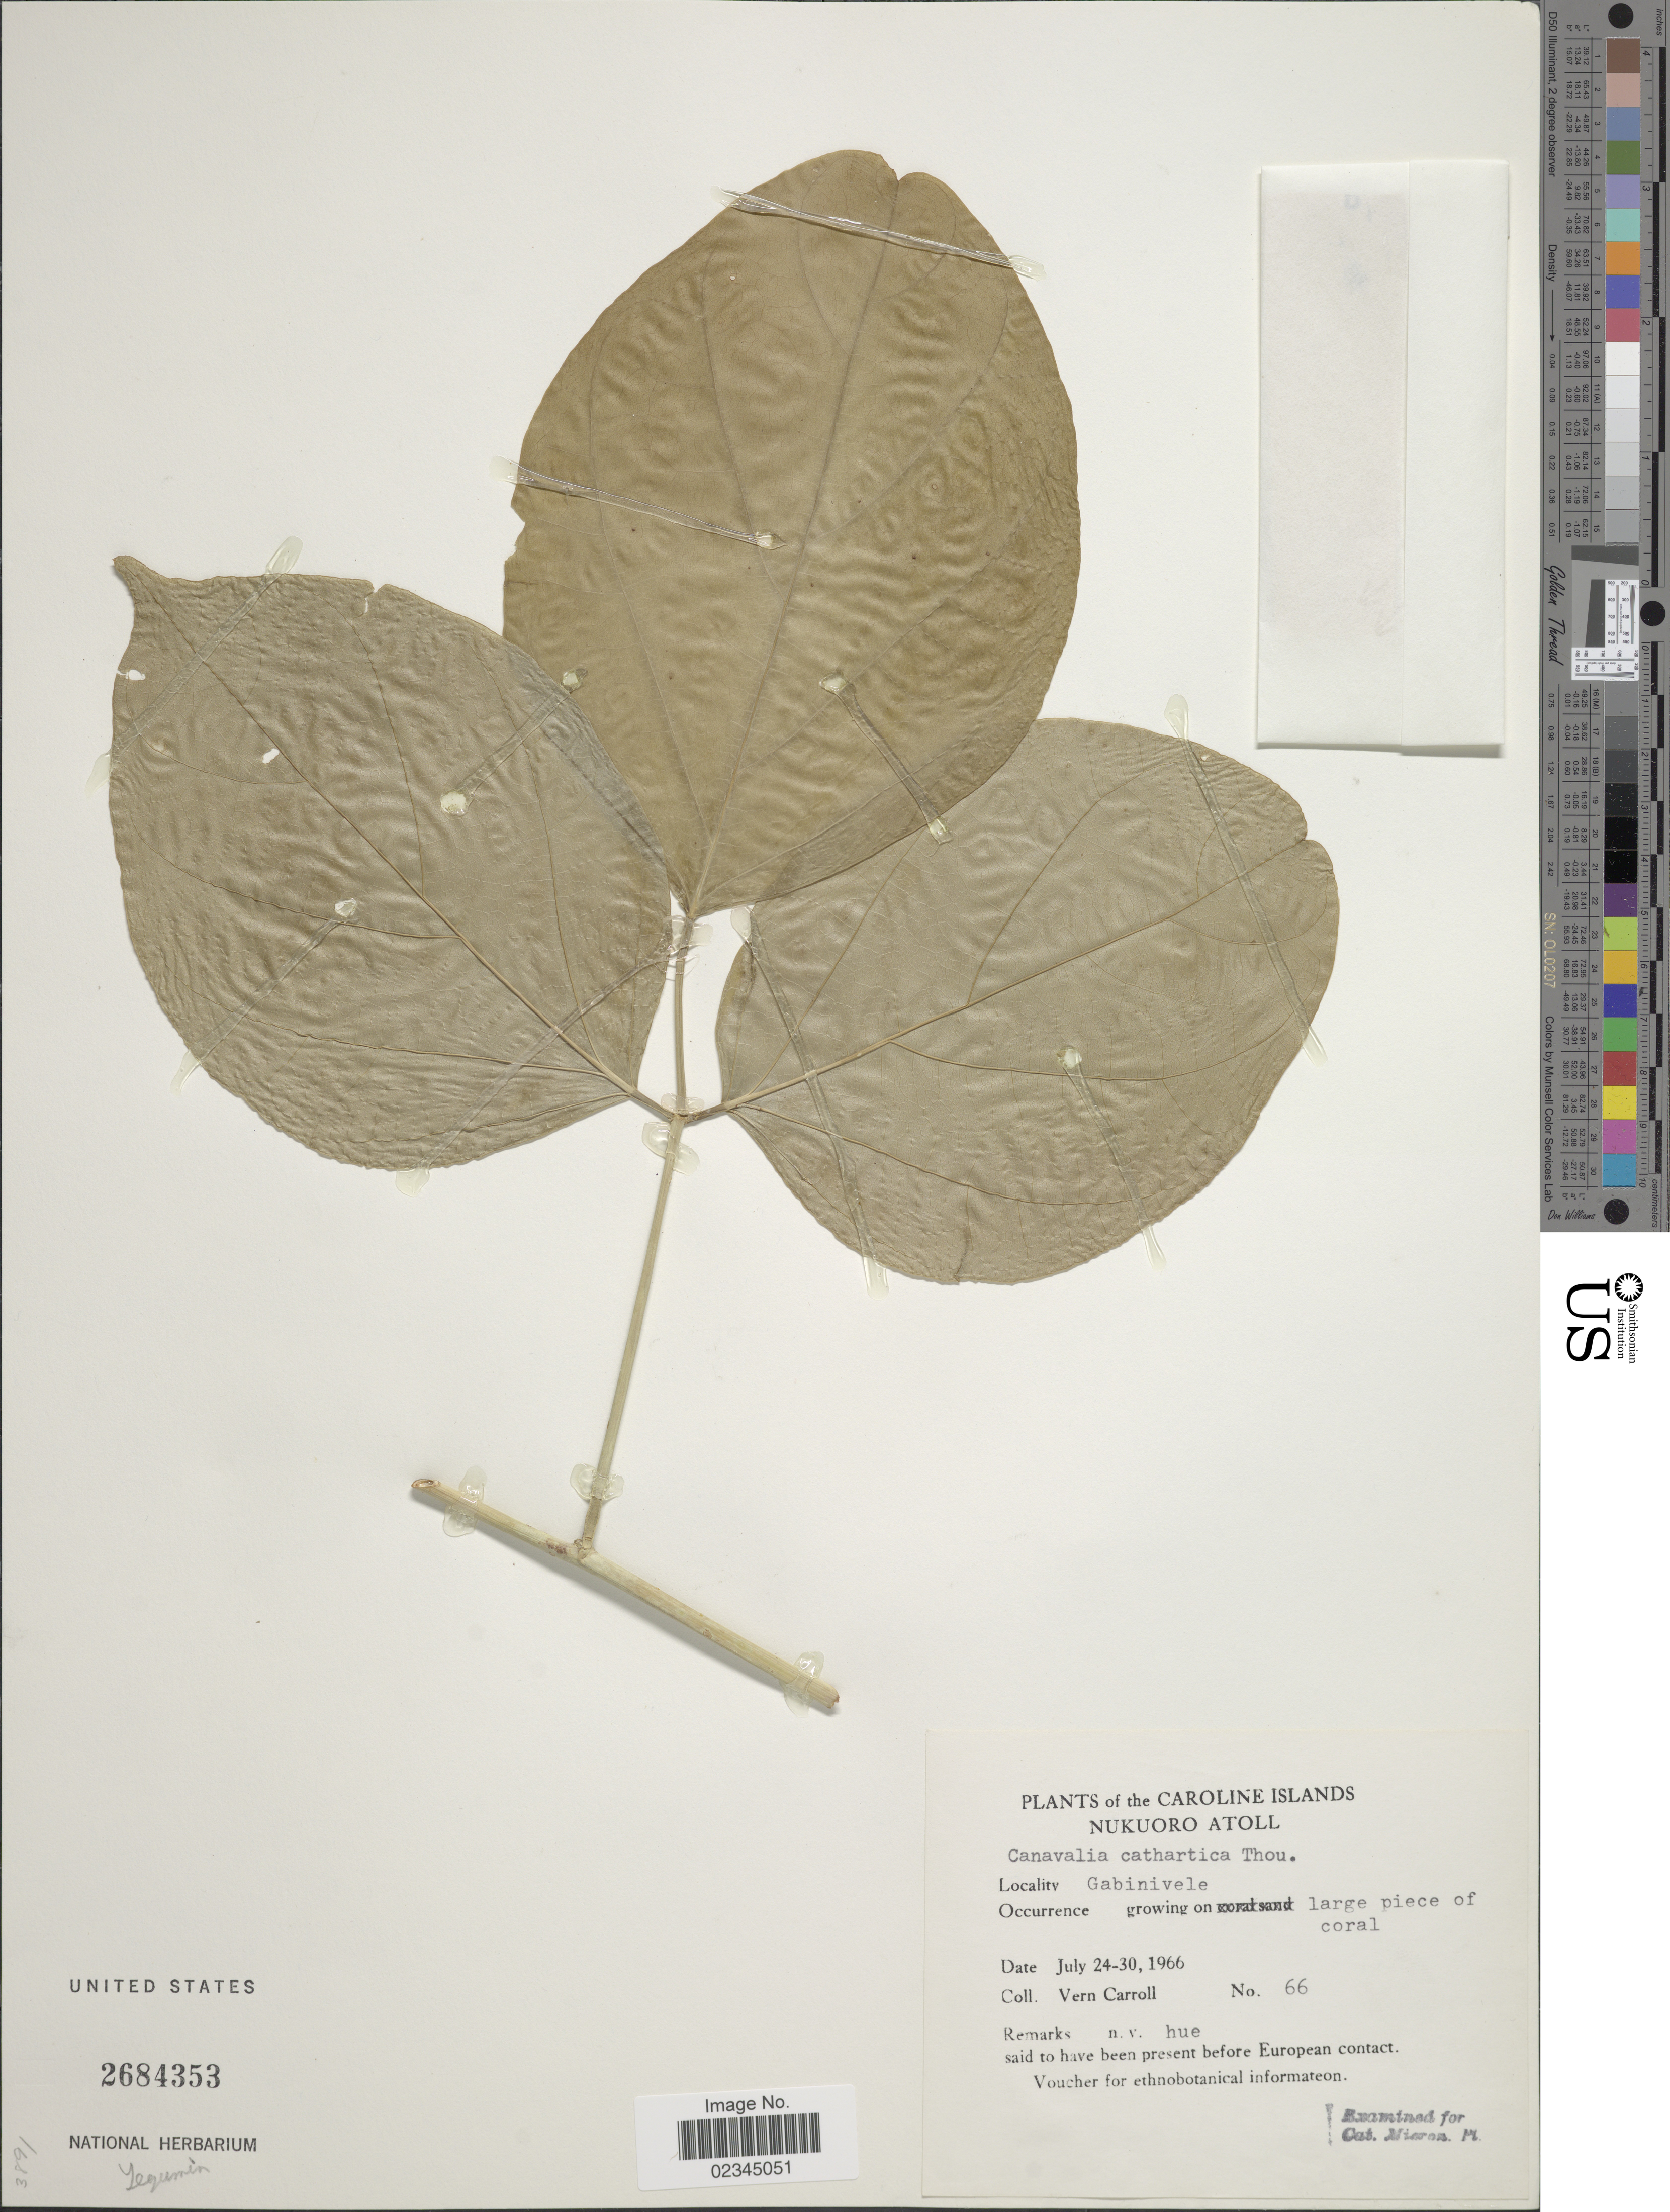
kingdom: Plantae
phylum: Tracheophyta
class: Magnoliopsida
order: Fabales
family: Fabaceae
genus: Canavalia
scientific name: Canavalia cathartica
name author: Thouars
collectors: V. Carroll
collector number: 66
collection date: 1966-07-24/1966-07-30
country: Micronesia, Federated States of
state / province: Pohnpei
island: Nukuoro Atoll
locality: Caroline Islands, Nukuoro Atoll. Gabinivele, growing on large piece of coral.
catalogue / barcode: US 2684353